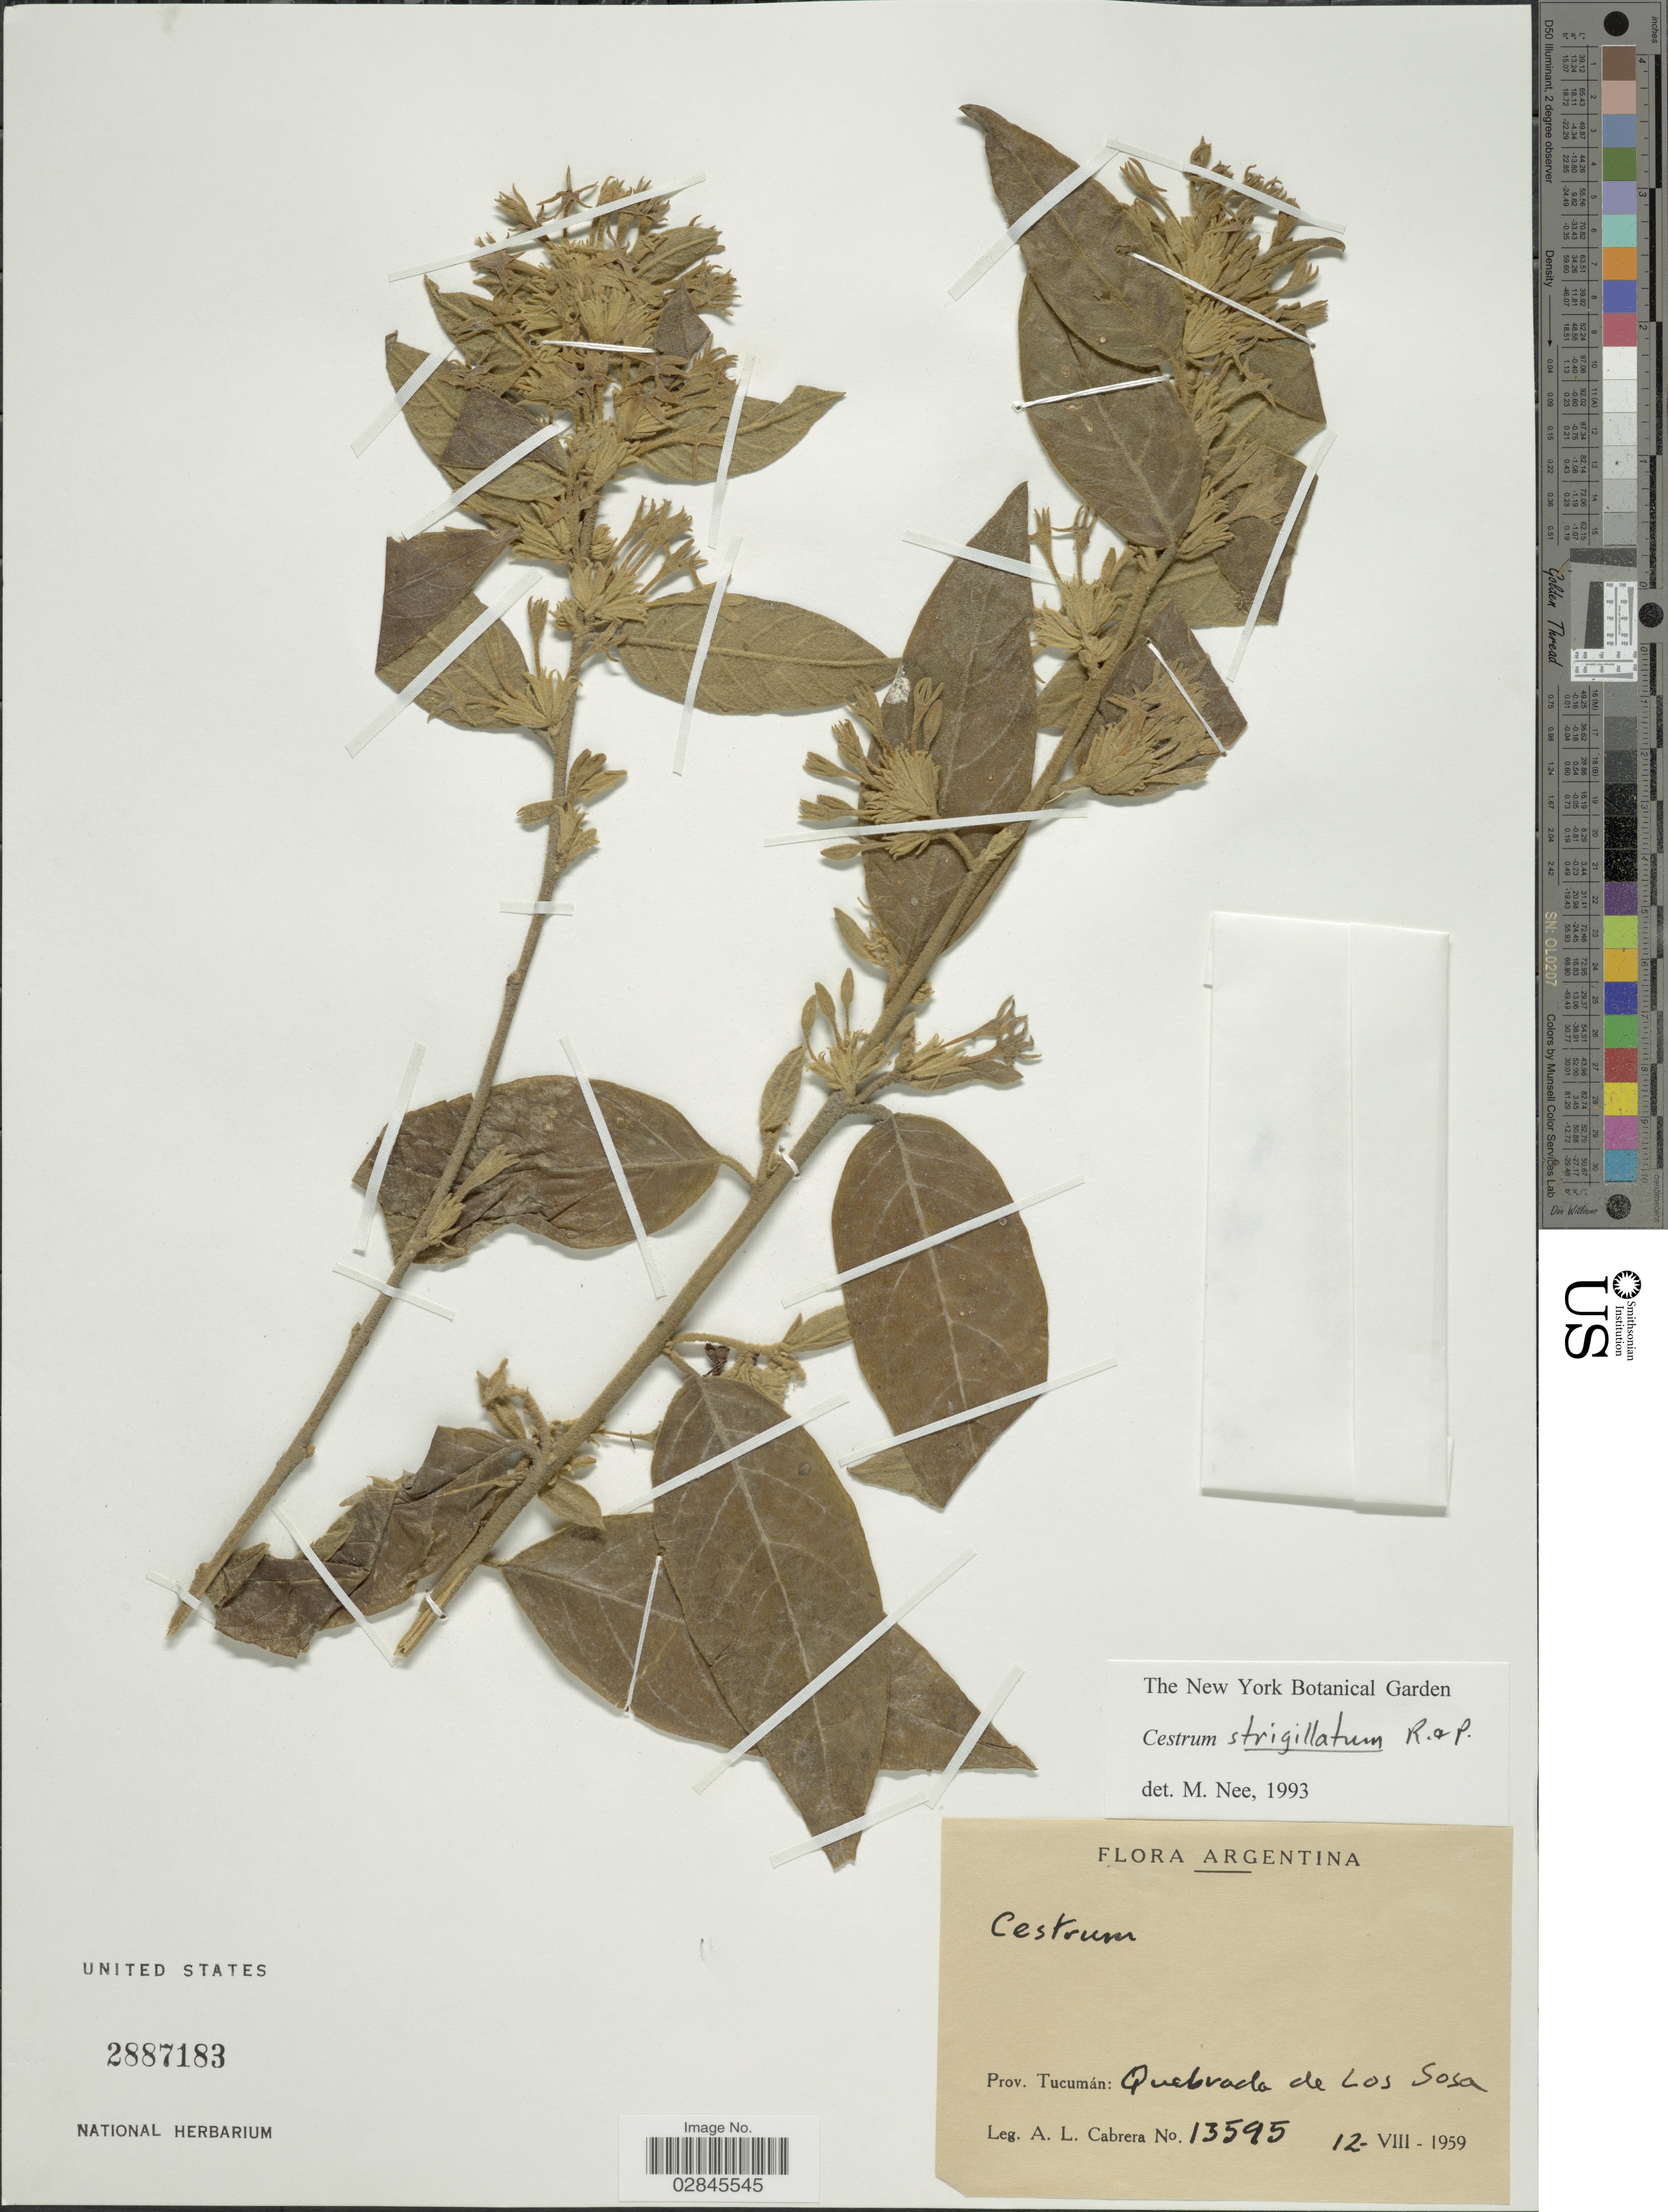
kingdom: Plantae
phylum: Tracheophyta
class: Magnoliopsida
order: Solanales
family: Solanaceae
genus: Cestrum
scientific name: Cestrum strigilatum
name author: Ruiz & Pav.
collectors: A. L. Cabrera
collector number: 13595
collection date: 1959-08-12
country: Argentina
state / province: Tucuman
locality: Quebrada de Los Sosa.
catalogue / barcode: US 2887183